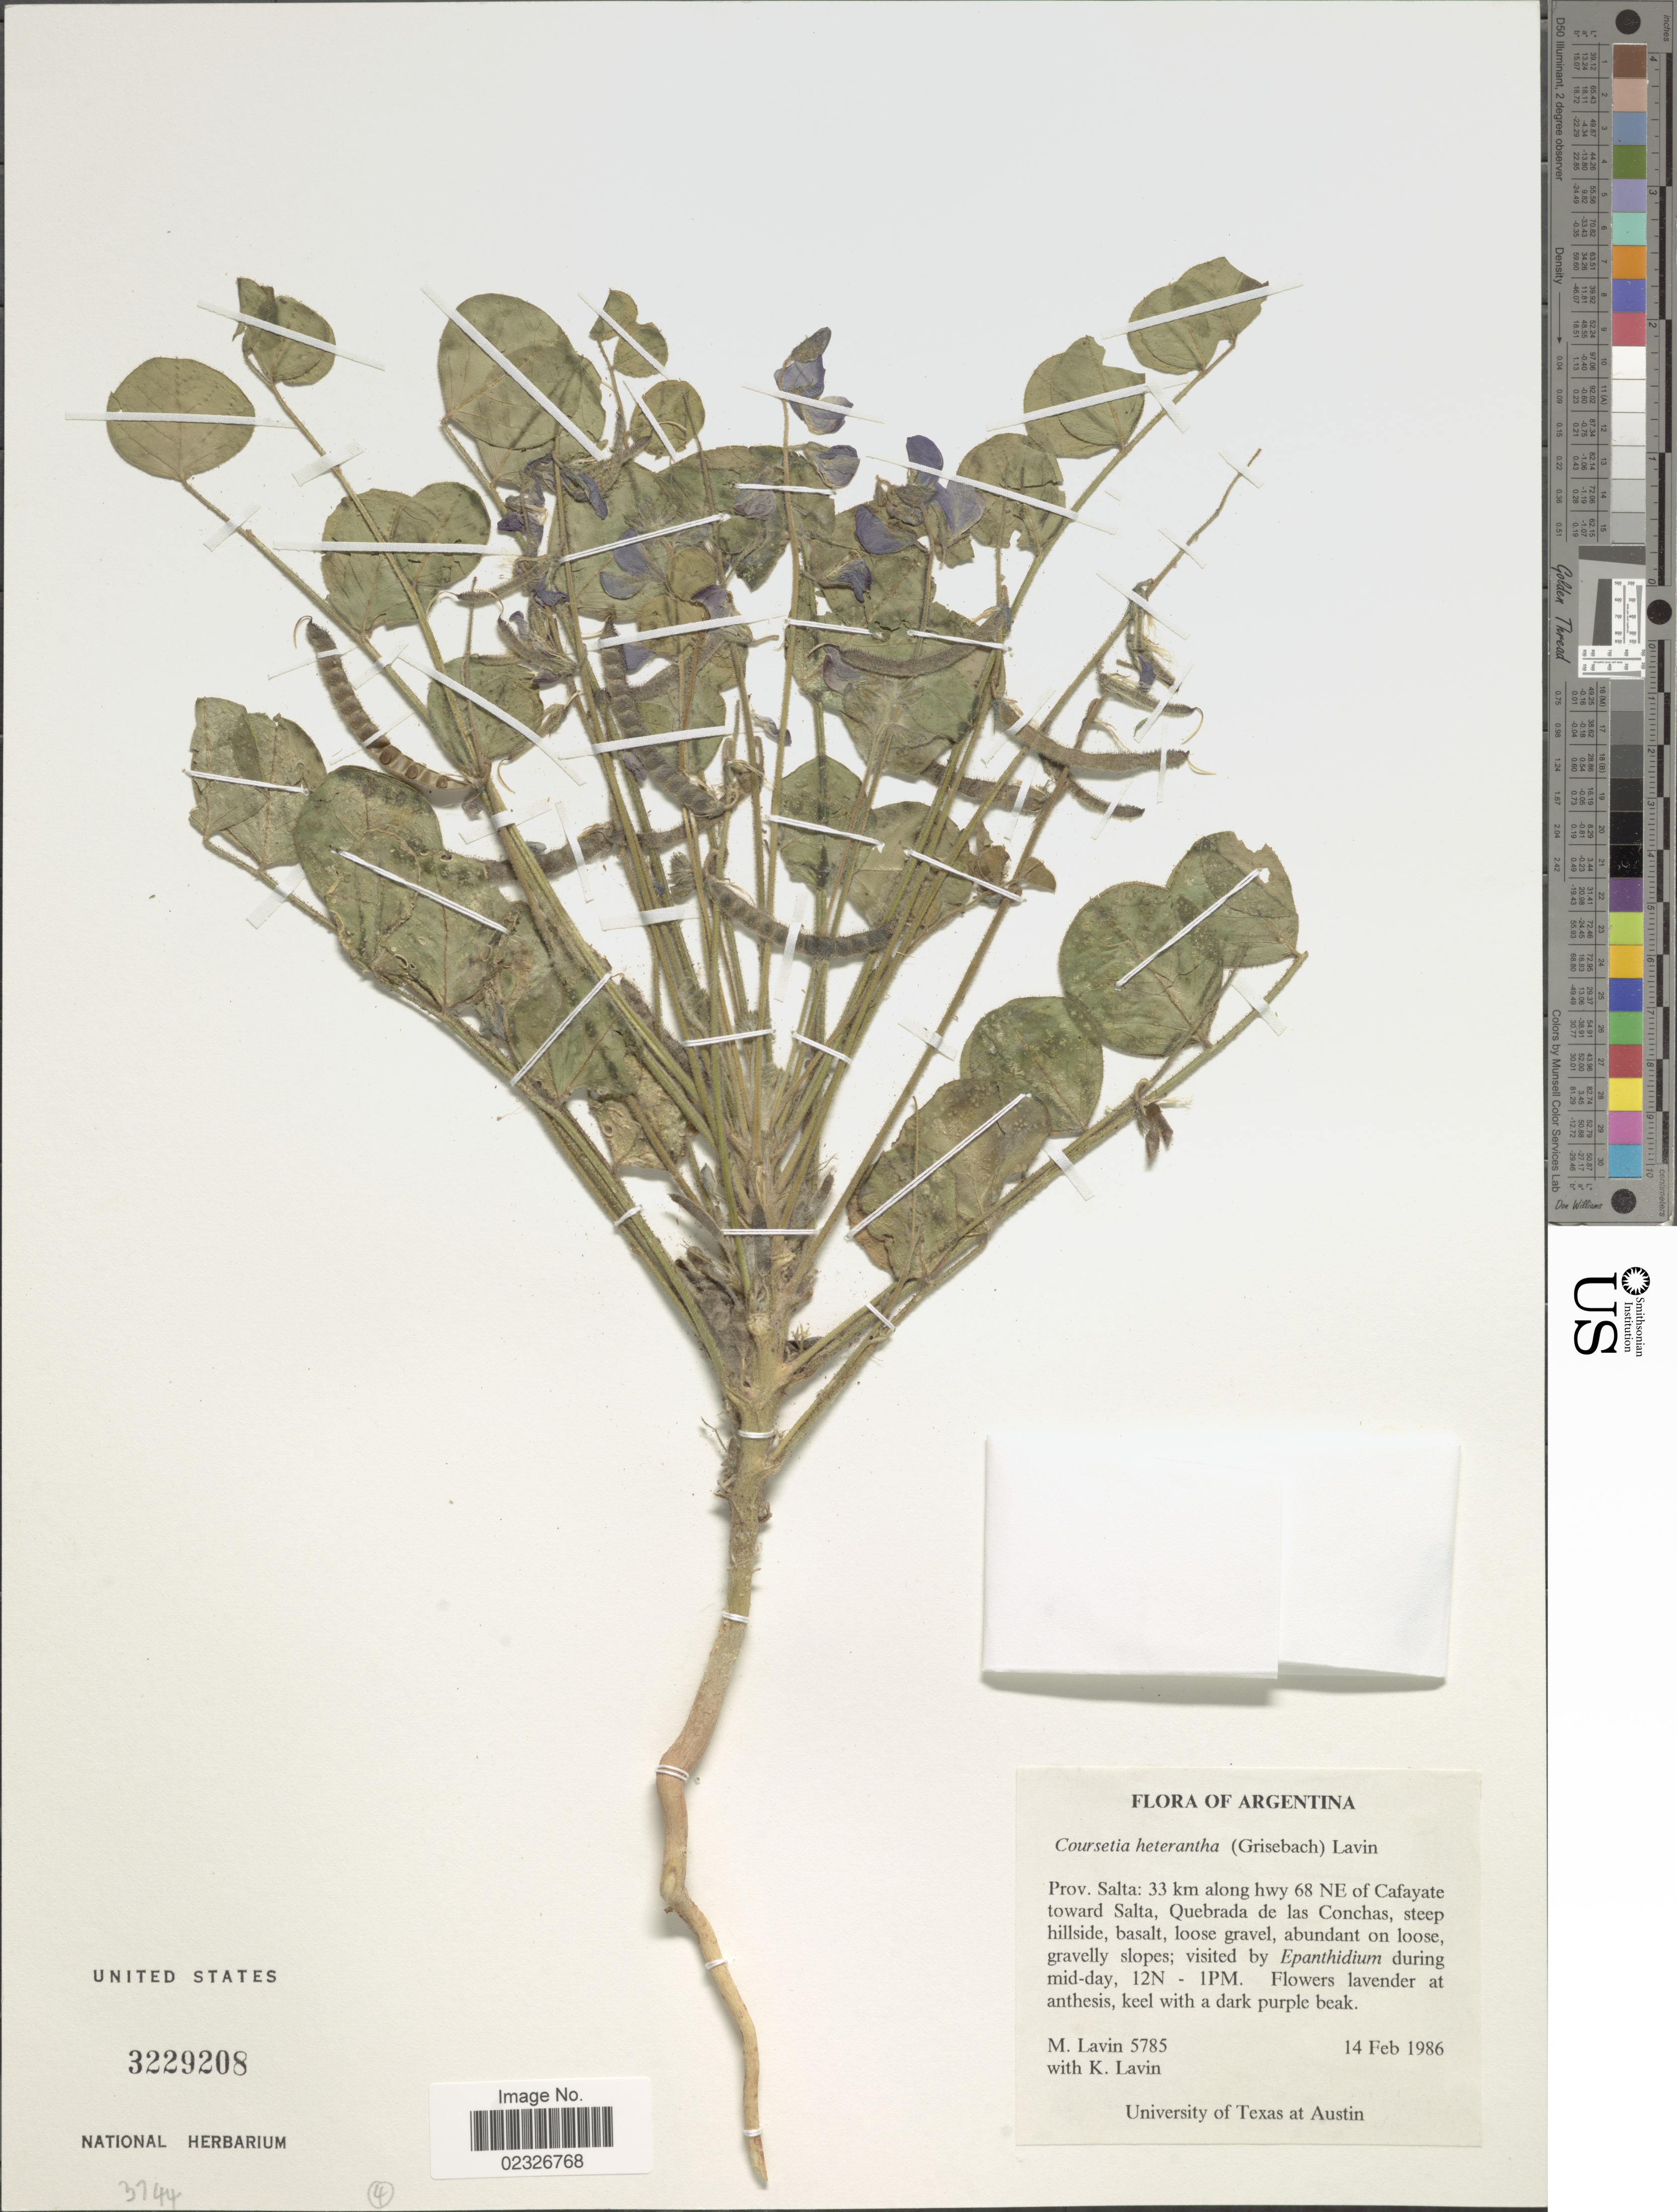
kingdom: Plantae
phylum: Tracheophyta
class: Magnoliopsida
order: Fabales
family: Fabaceae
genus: Coursetia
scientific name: Coursetia heterantha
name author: (Griseb.) Lavin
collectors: M. Lavin & K. Lavin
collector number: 5785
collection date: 1986-02-14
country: Argentina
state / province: Salta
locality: Prov. Salta: 33 km along hwy 68 NE of Cafayete toward Salta, Quebrada de las Conchas, steep hillside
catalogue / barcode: US 3229208